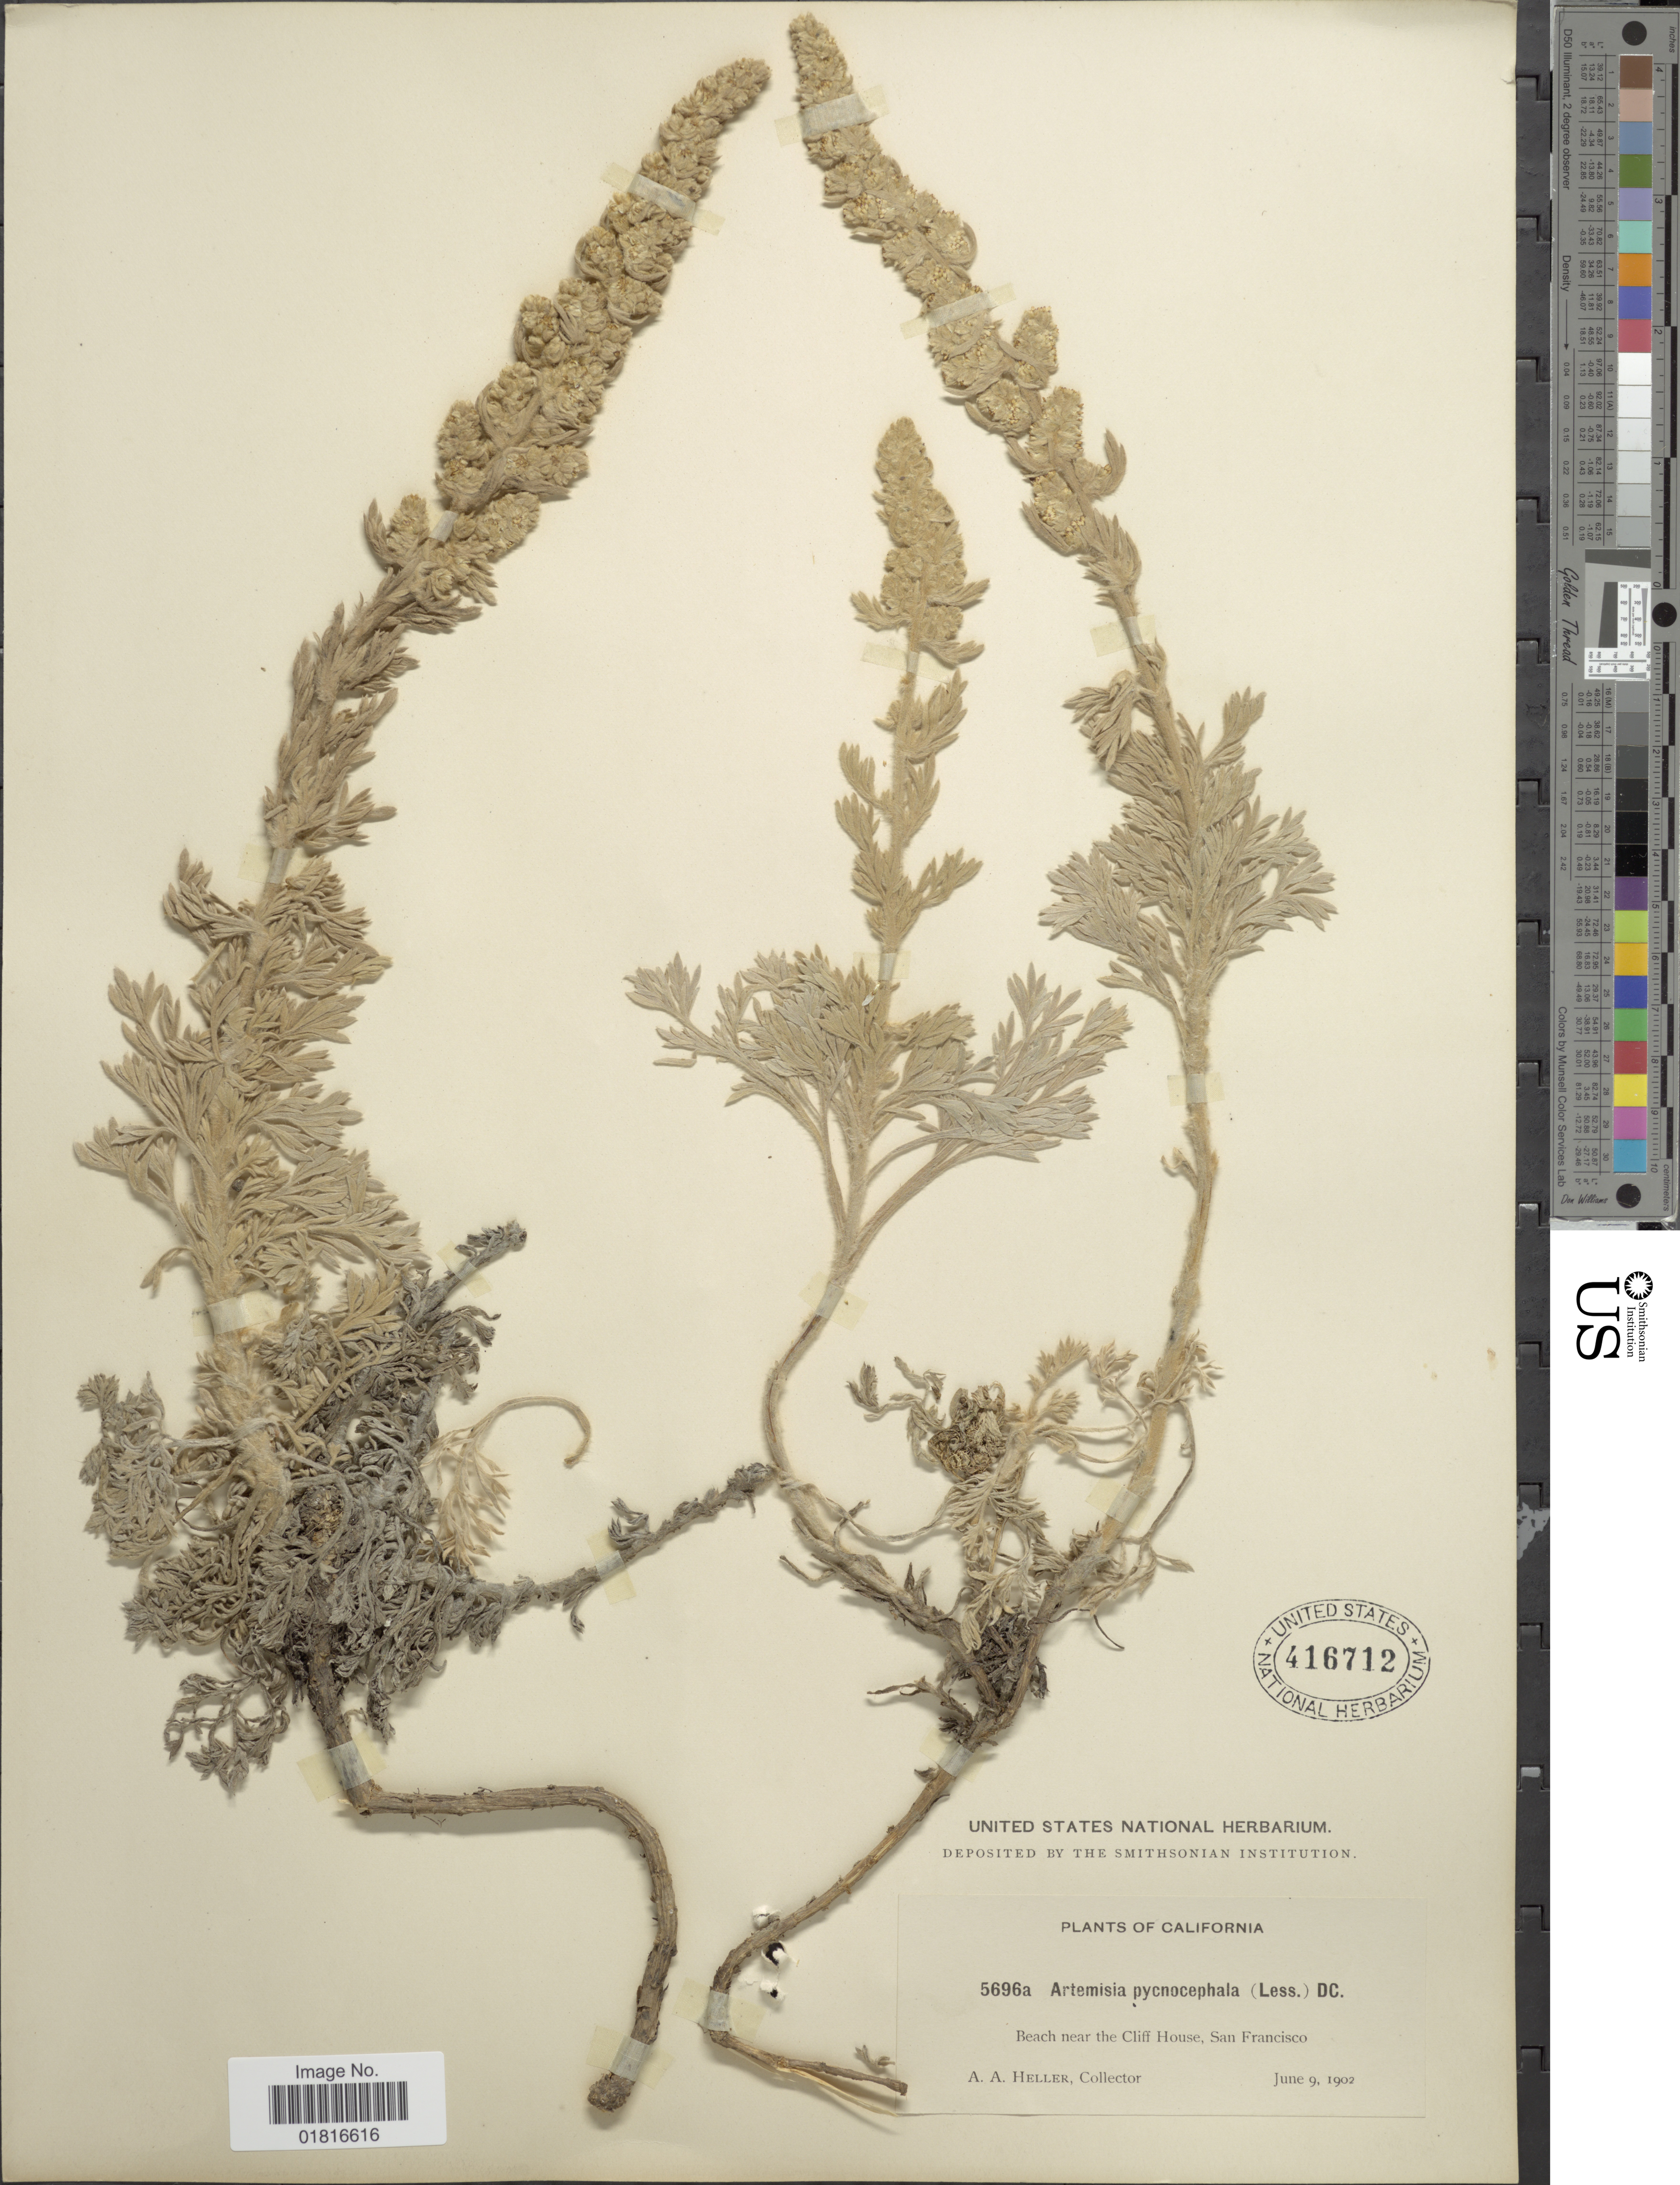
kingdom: Plantae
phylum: Tracheophyta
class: Magnoliopsida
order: Asterales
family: Asteraceae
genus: Artemisia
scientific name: Artemisia pycnocephala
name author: DC.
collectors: A. A. Heller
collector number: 5696a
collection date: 1902-06-09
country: United States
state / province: California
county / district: San Francisco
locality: Beach near the Cliff House, San Francisco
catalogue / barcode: US 416712